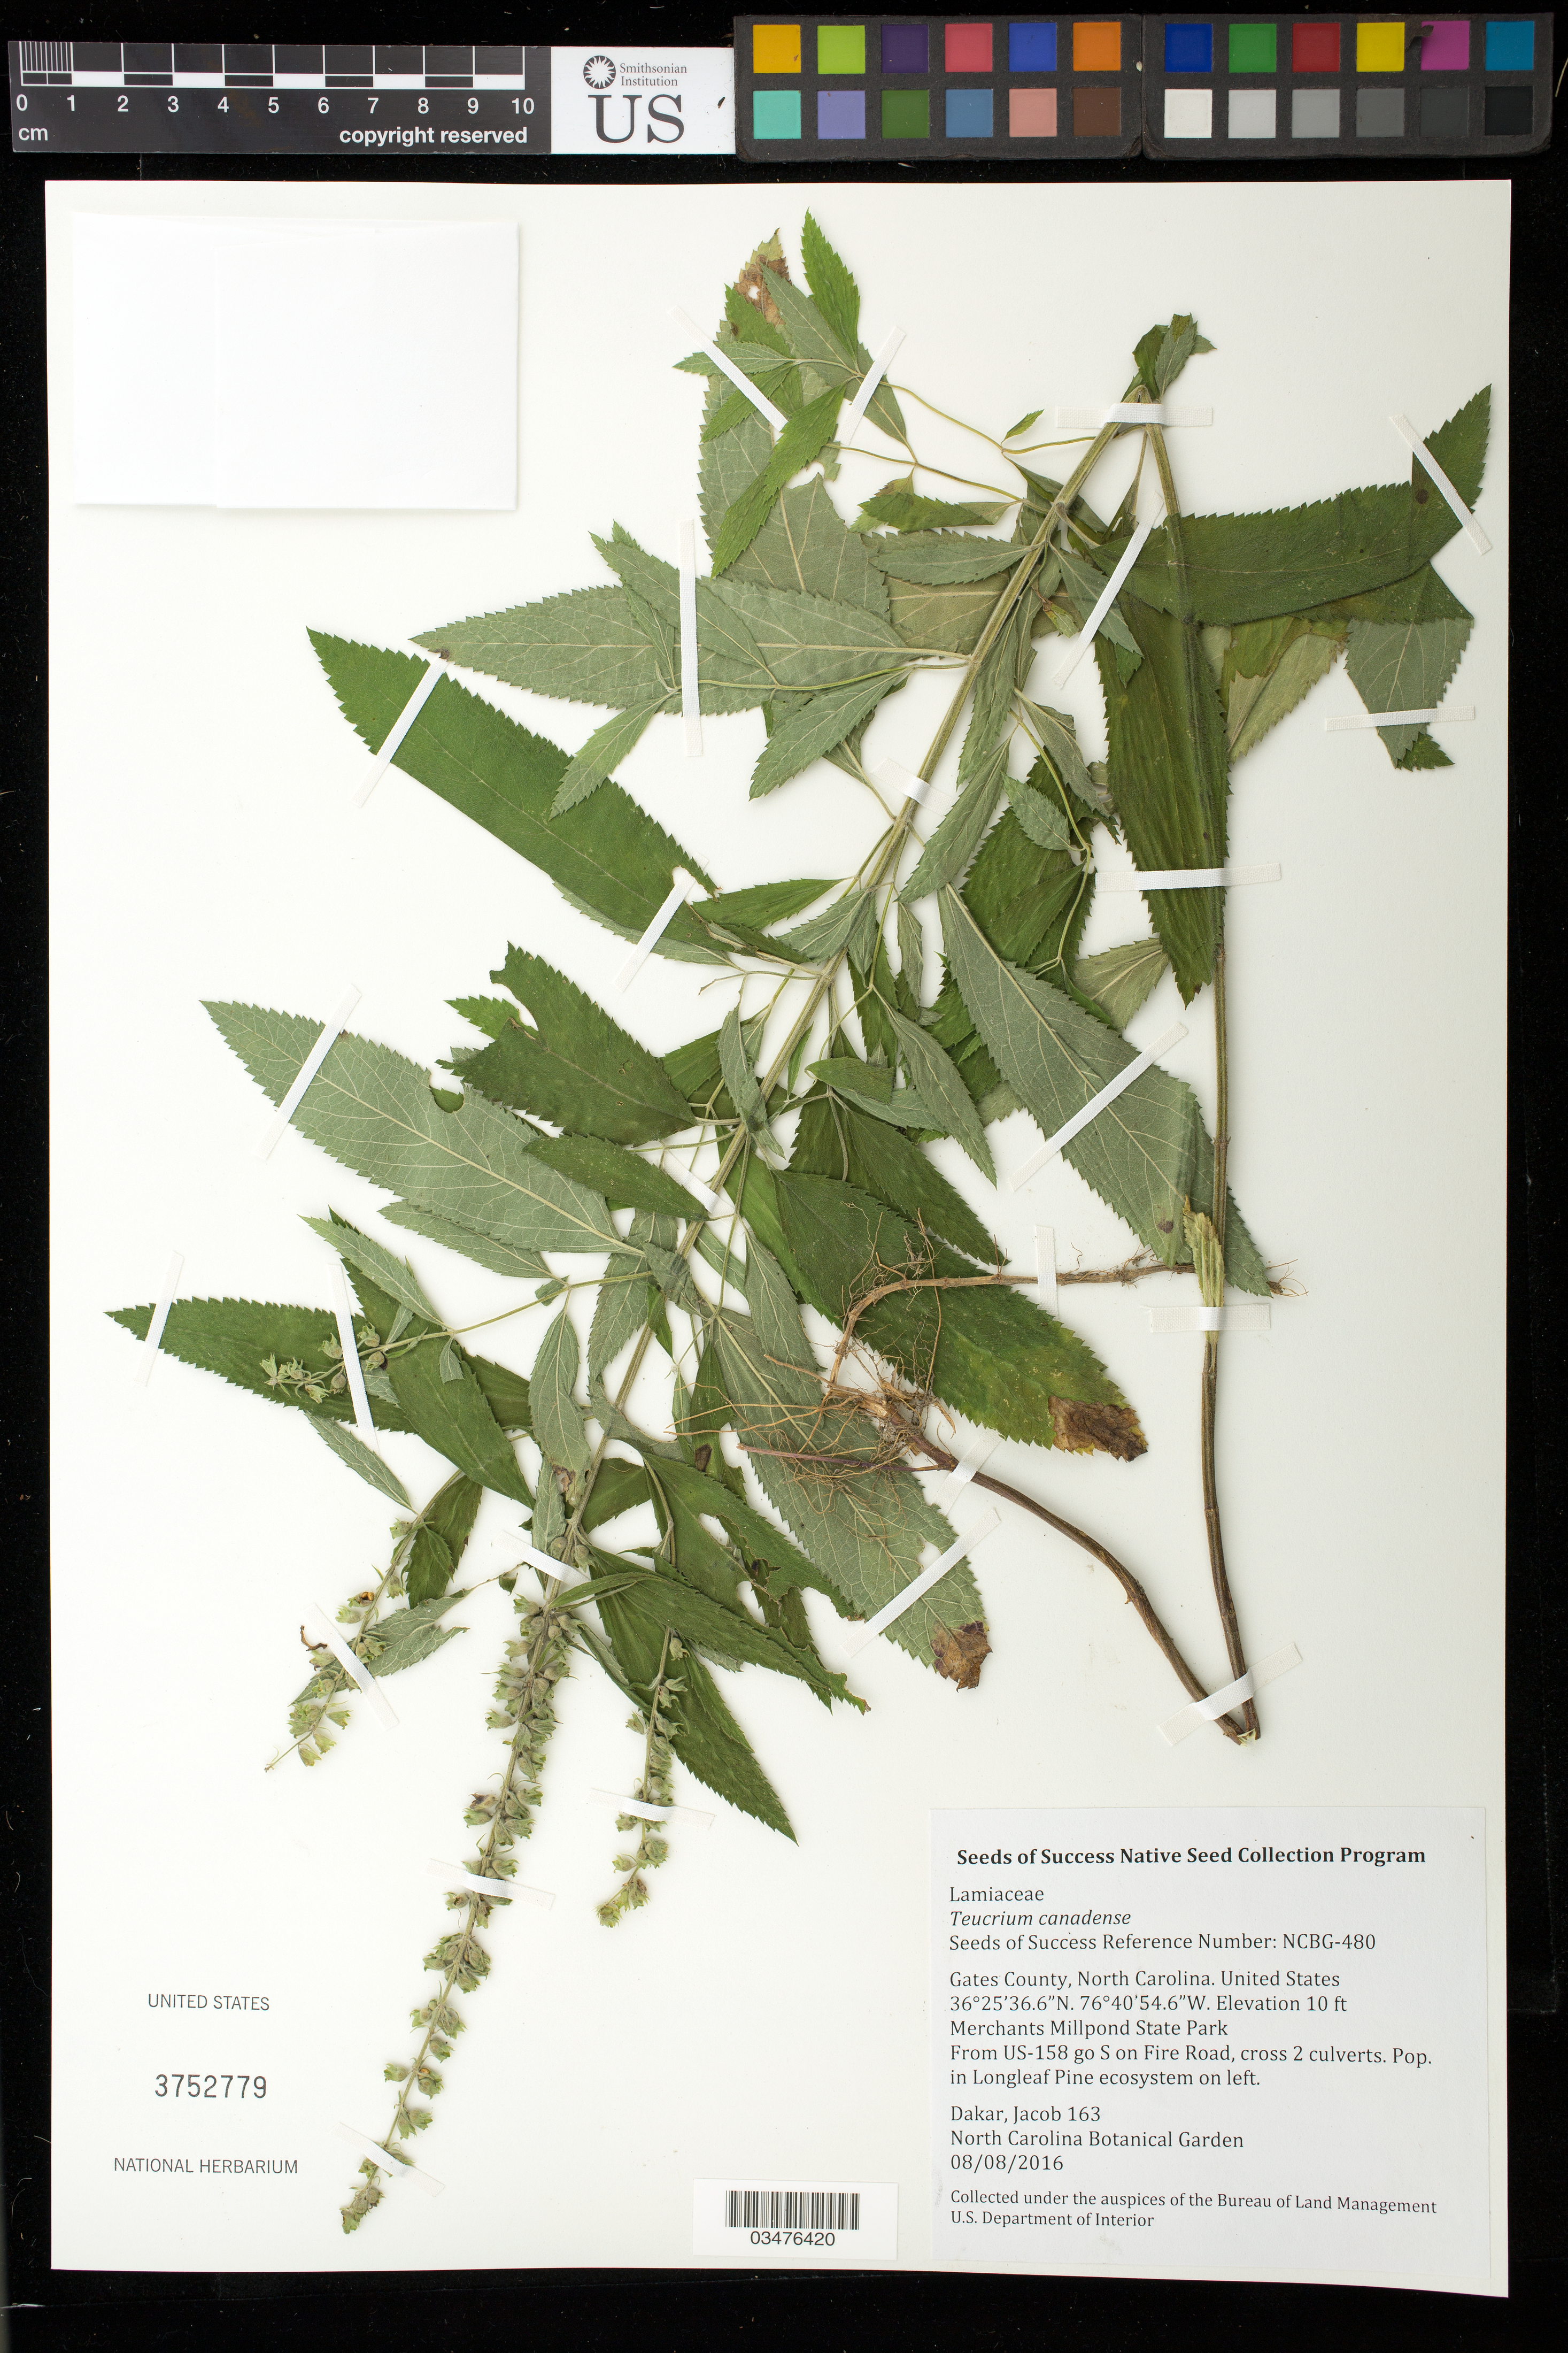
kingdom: Plantae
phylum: Tracheophyta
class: Magnoliopsida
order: Lamiales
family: Lamiaceae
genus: Teucrium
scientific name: Teucrium canadense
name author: L.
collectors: J. Dakar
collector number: NCBG-480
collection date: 2016-08-08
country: United States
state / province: North Carolina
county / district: Gates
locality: Merchants Millpond State Park, Fire Road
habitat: Hardwood swamp forest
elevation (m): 3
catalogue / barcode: US 3752779